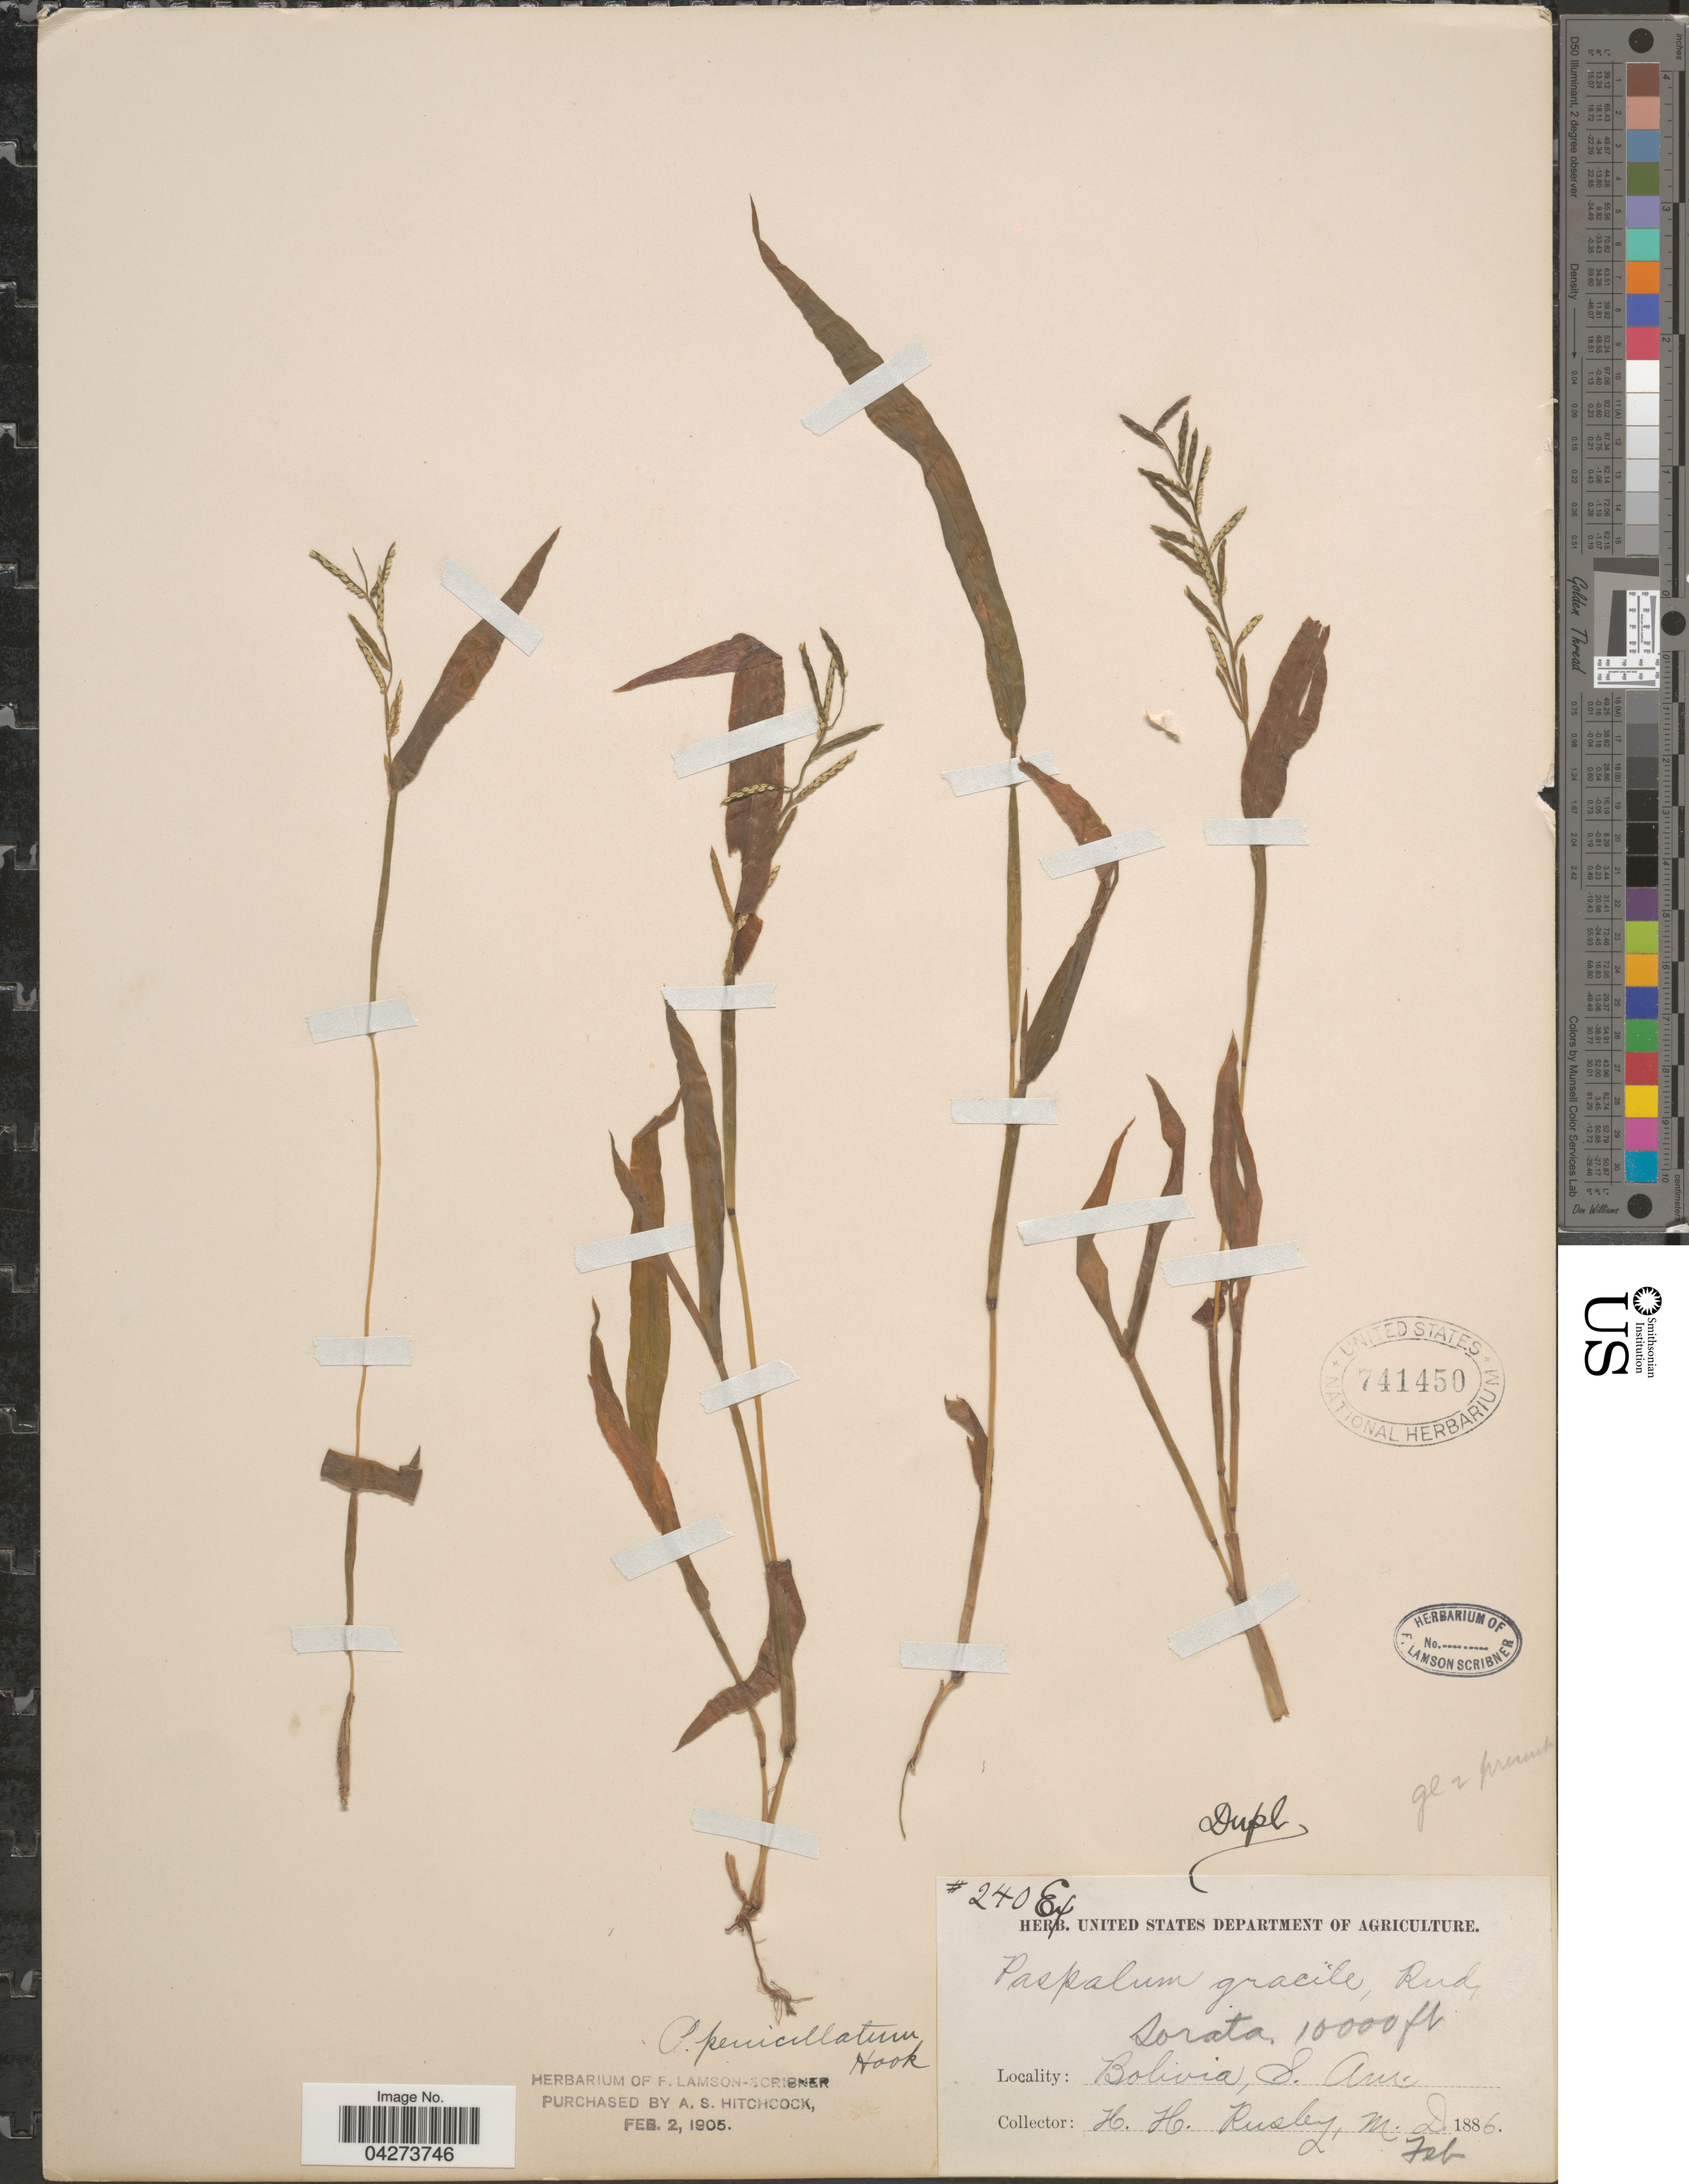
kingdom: Plantae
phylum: Tracheophyta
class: Liliopsida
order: Poales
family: Poaceae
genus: Paspalum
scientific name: Paspalum penicillatum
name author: Hook. f.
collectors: H. H. Rusby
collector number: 240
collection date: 1886-02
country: Bolivia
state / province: La Páz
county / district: Larecaja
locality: Sorata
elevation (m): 3048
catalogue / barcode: US 741450